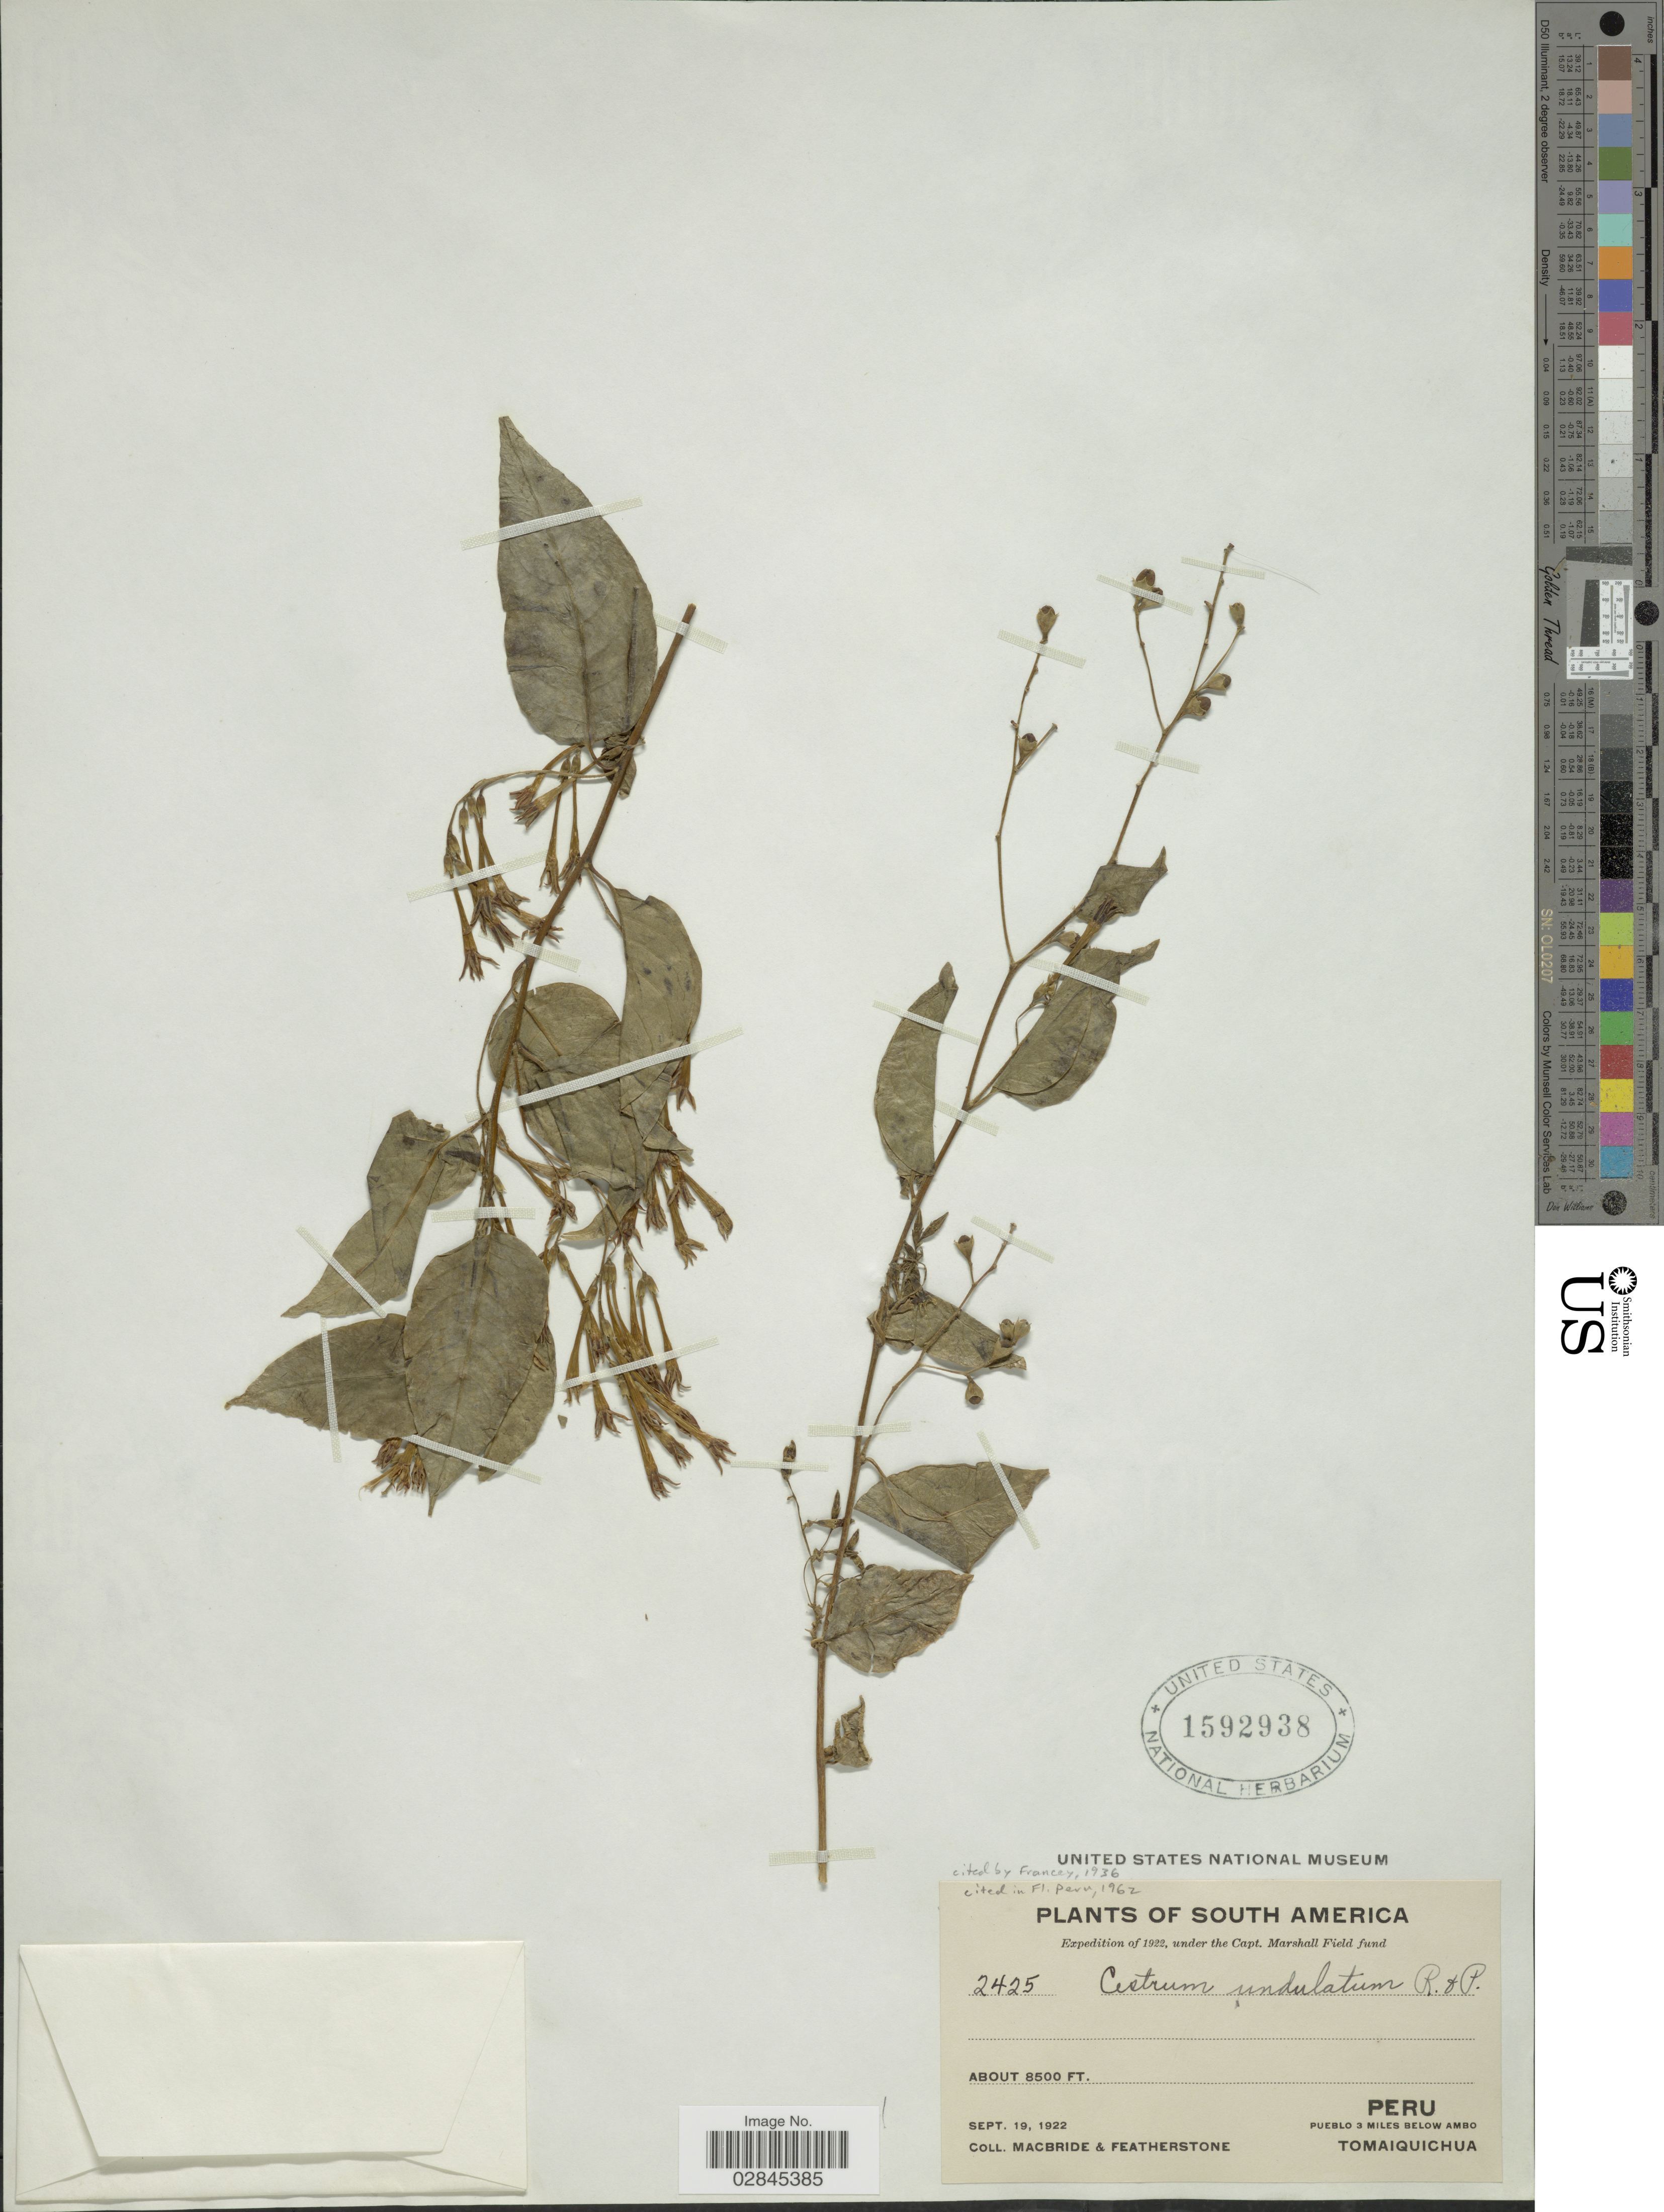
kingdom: Plantae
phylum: Tracheophyta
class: Magnoliopsida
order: Solanales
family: Solanaceae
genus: Cestrum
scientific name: Cestrum undulatum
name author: Ruiz & Pav.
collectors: Macbride, -- & -. Featherstone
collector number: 2425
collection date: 1922-09-19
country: Peru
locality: Pueblo 3 miles below Ambo. Tomaiquichua.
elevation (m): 2591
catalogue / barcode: US 1592938